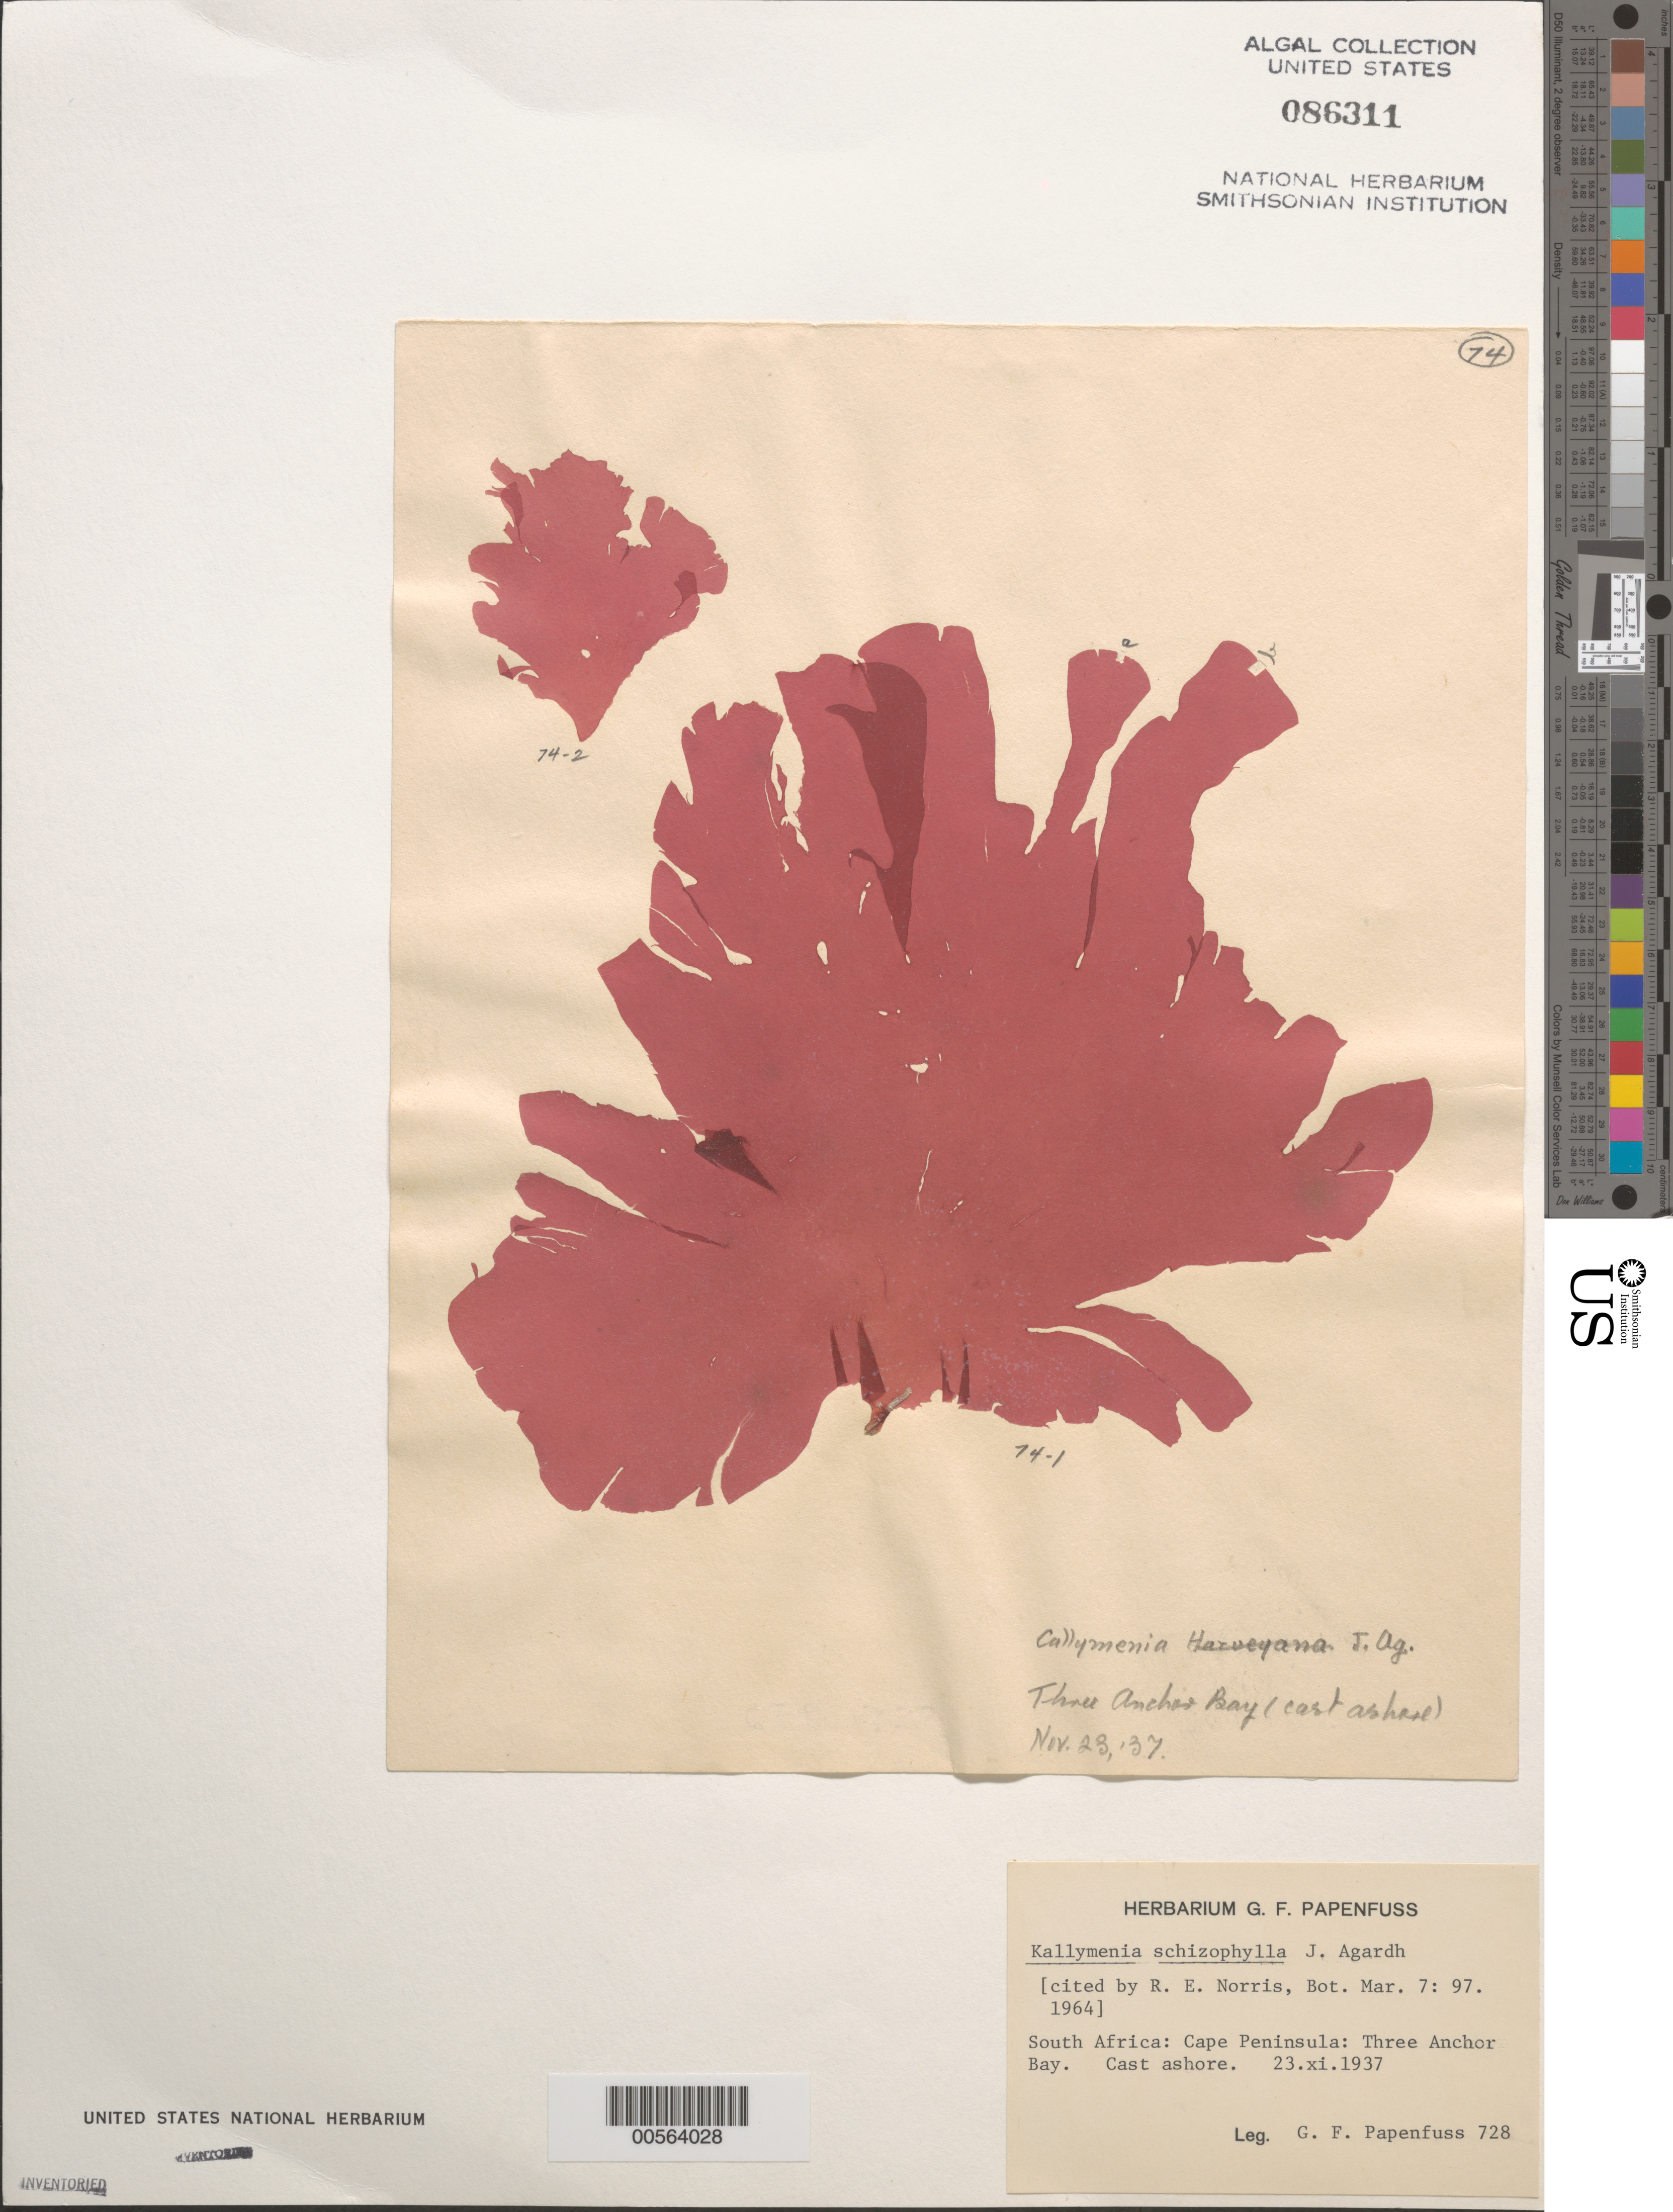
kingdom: Plantae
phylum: Rhodophyta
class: Florideophyceae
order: Gigartinales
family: Kallymeniaceae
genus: Austrokallymenia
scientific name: Austrokallymenia schizophylla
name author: (J. Agardh) G.W. Saunders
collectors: G. Papenfuss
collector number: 728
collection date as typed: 23 Nov 1937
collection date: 1937-11-23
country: South Africa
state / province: Western Cape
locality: Three anchor bay, cape peninsula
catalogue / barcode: US 86311